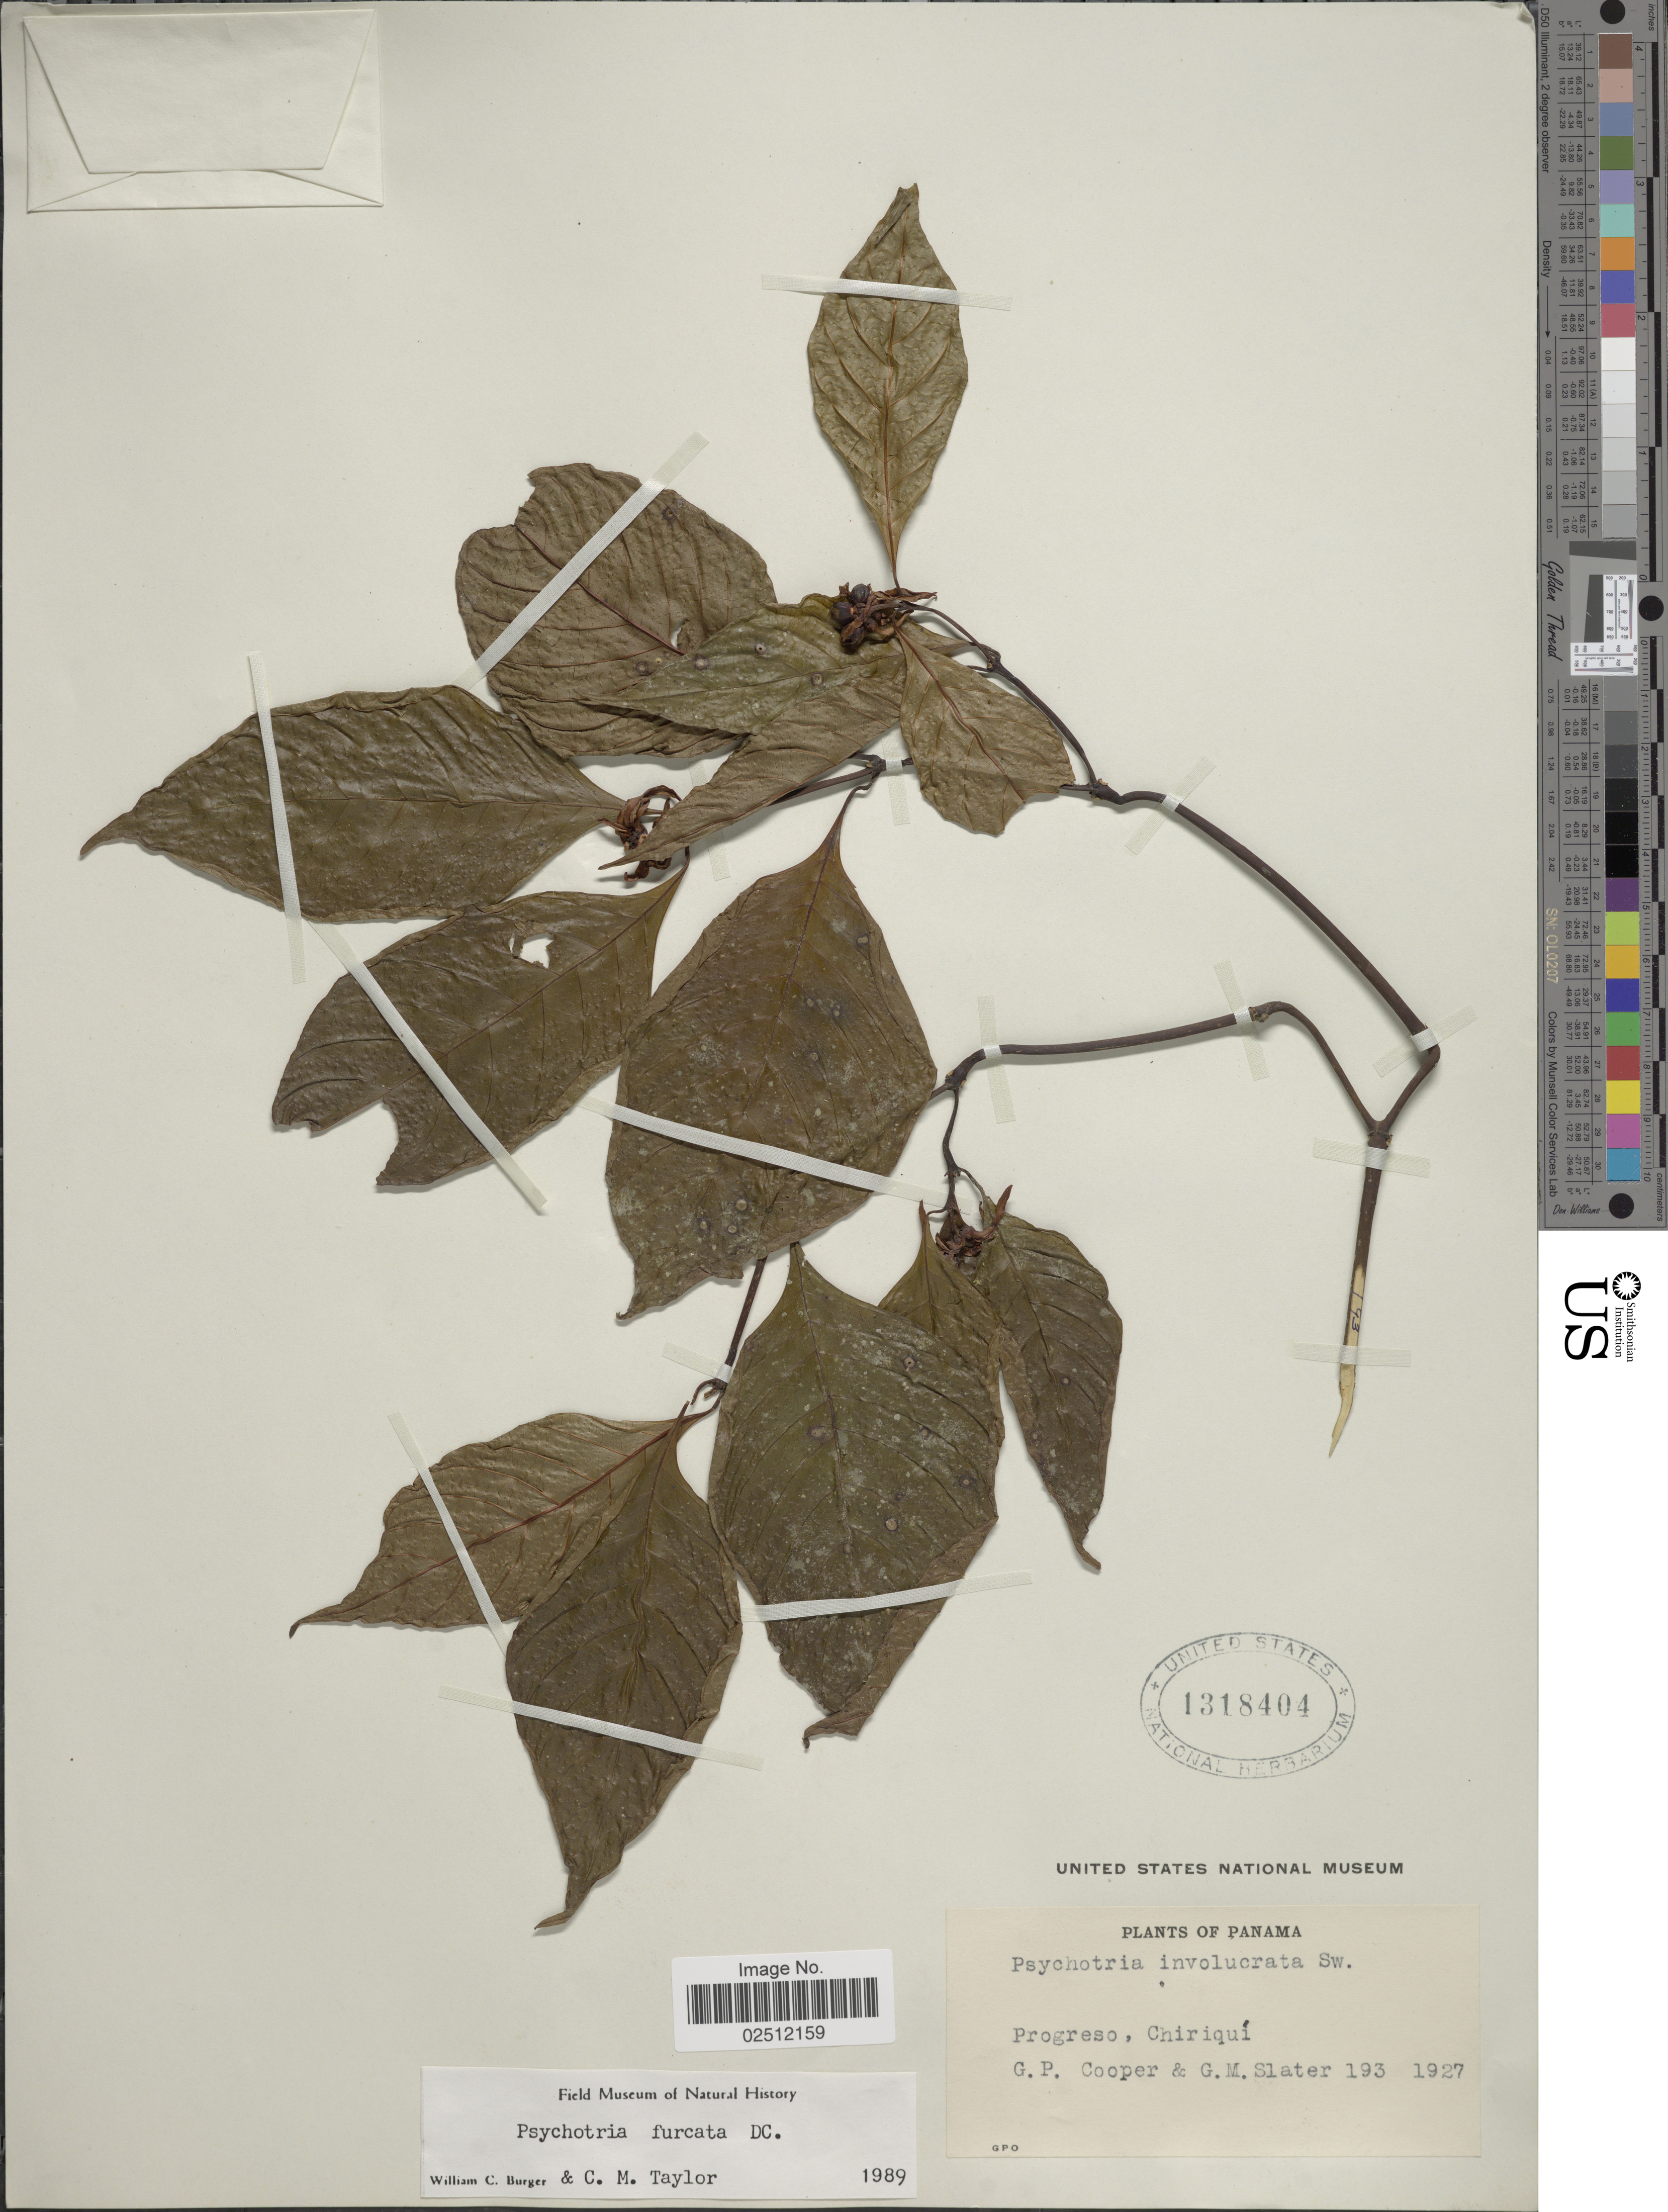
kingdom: Plantae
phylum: Tracheophyta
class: Magnoliopsida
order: Gentianales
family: Rubiaceae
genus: Psychotria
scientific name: Psychotria furcata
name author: DC.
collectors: G. Cooper & G. Slater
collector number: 193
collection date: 1927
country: Panama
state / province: Chiriqui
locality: Progreso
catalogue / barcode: US 1318404